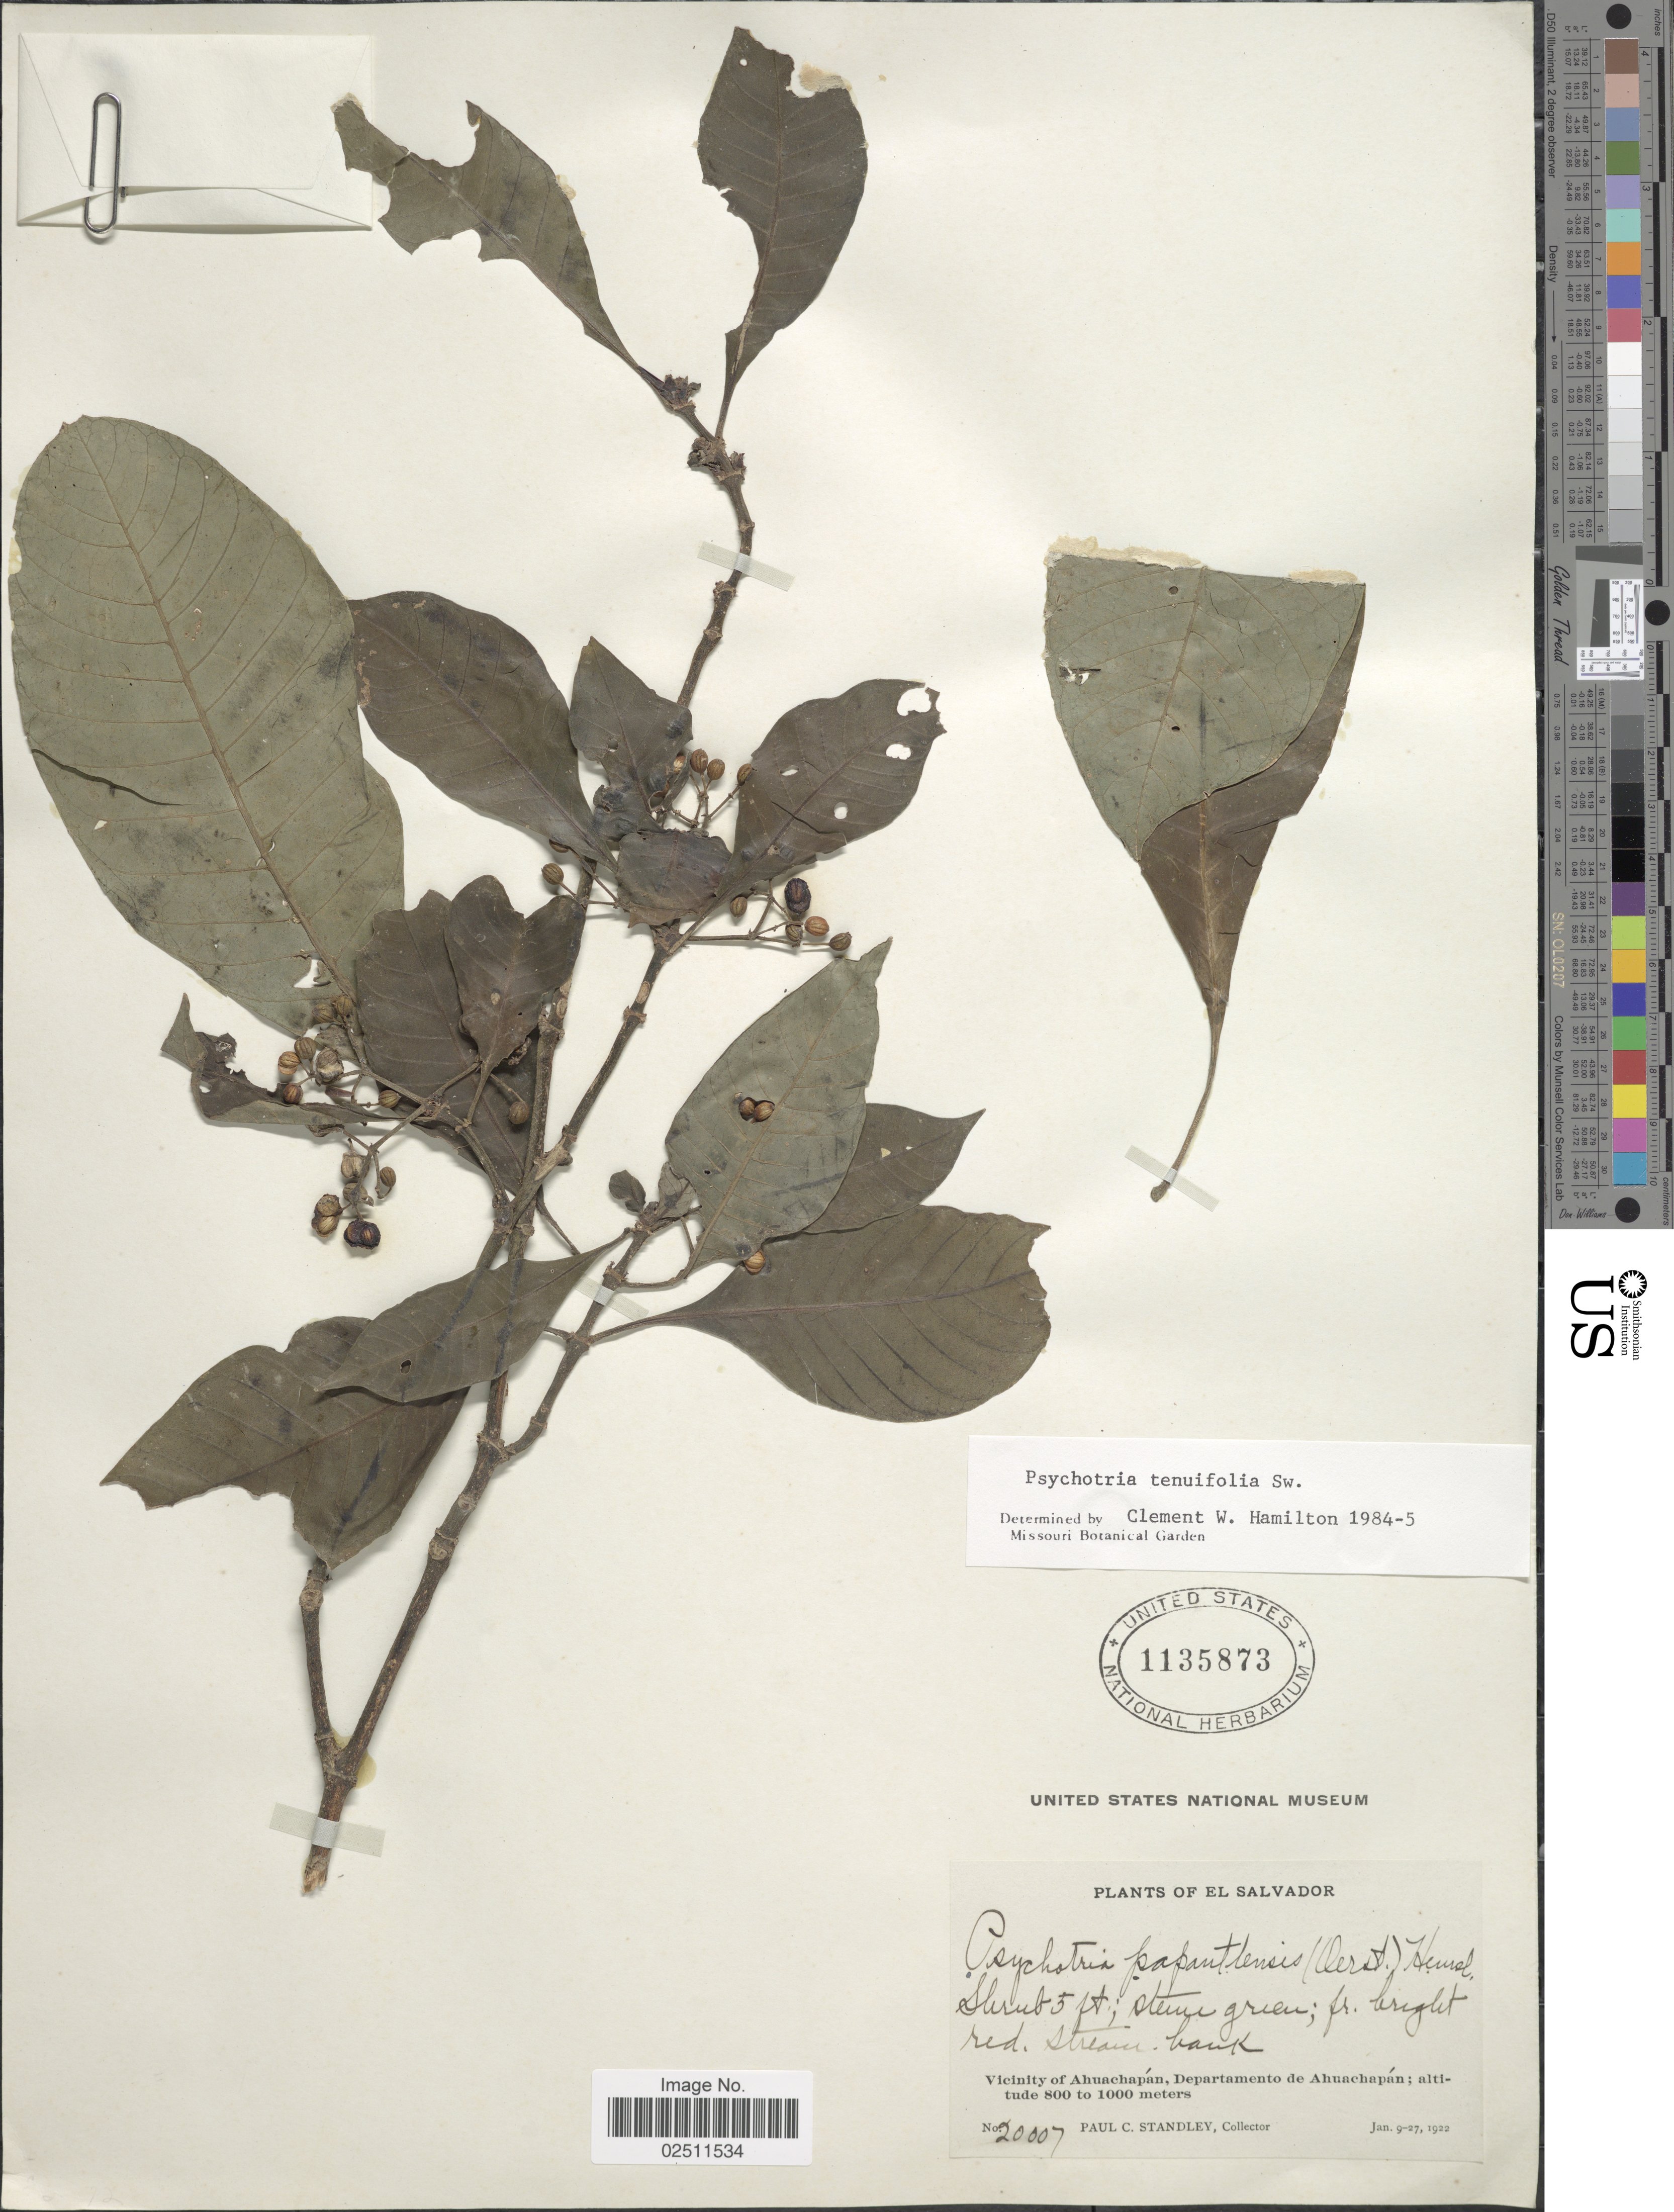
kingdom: Plantae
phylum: Tracheophyta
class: Magnoliopsida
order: Gentianales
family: Rubiaceae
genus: Psychotria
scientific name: Psychotria tenuifolia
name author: Sw.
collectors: P. C. Standley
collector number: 20007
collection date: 1922-01-09/1922-01-27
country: El Salvador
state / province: Ahuachapan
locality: Vicinity of Ahuachapan, Departamento de Ahuachapan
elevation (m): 800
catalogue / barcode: US 1135873